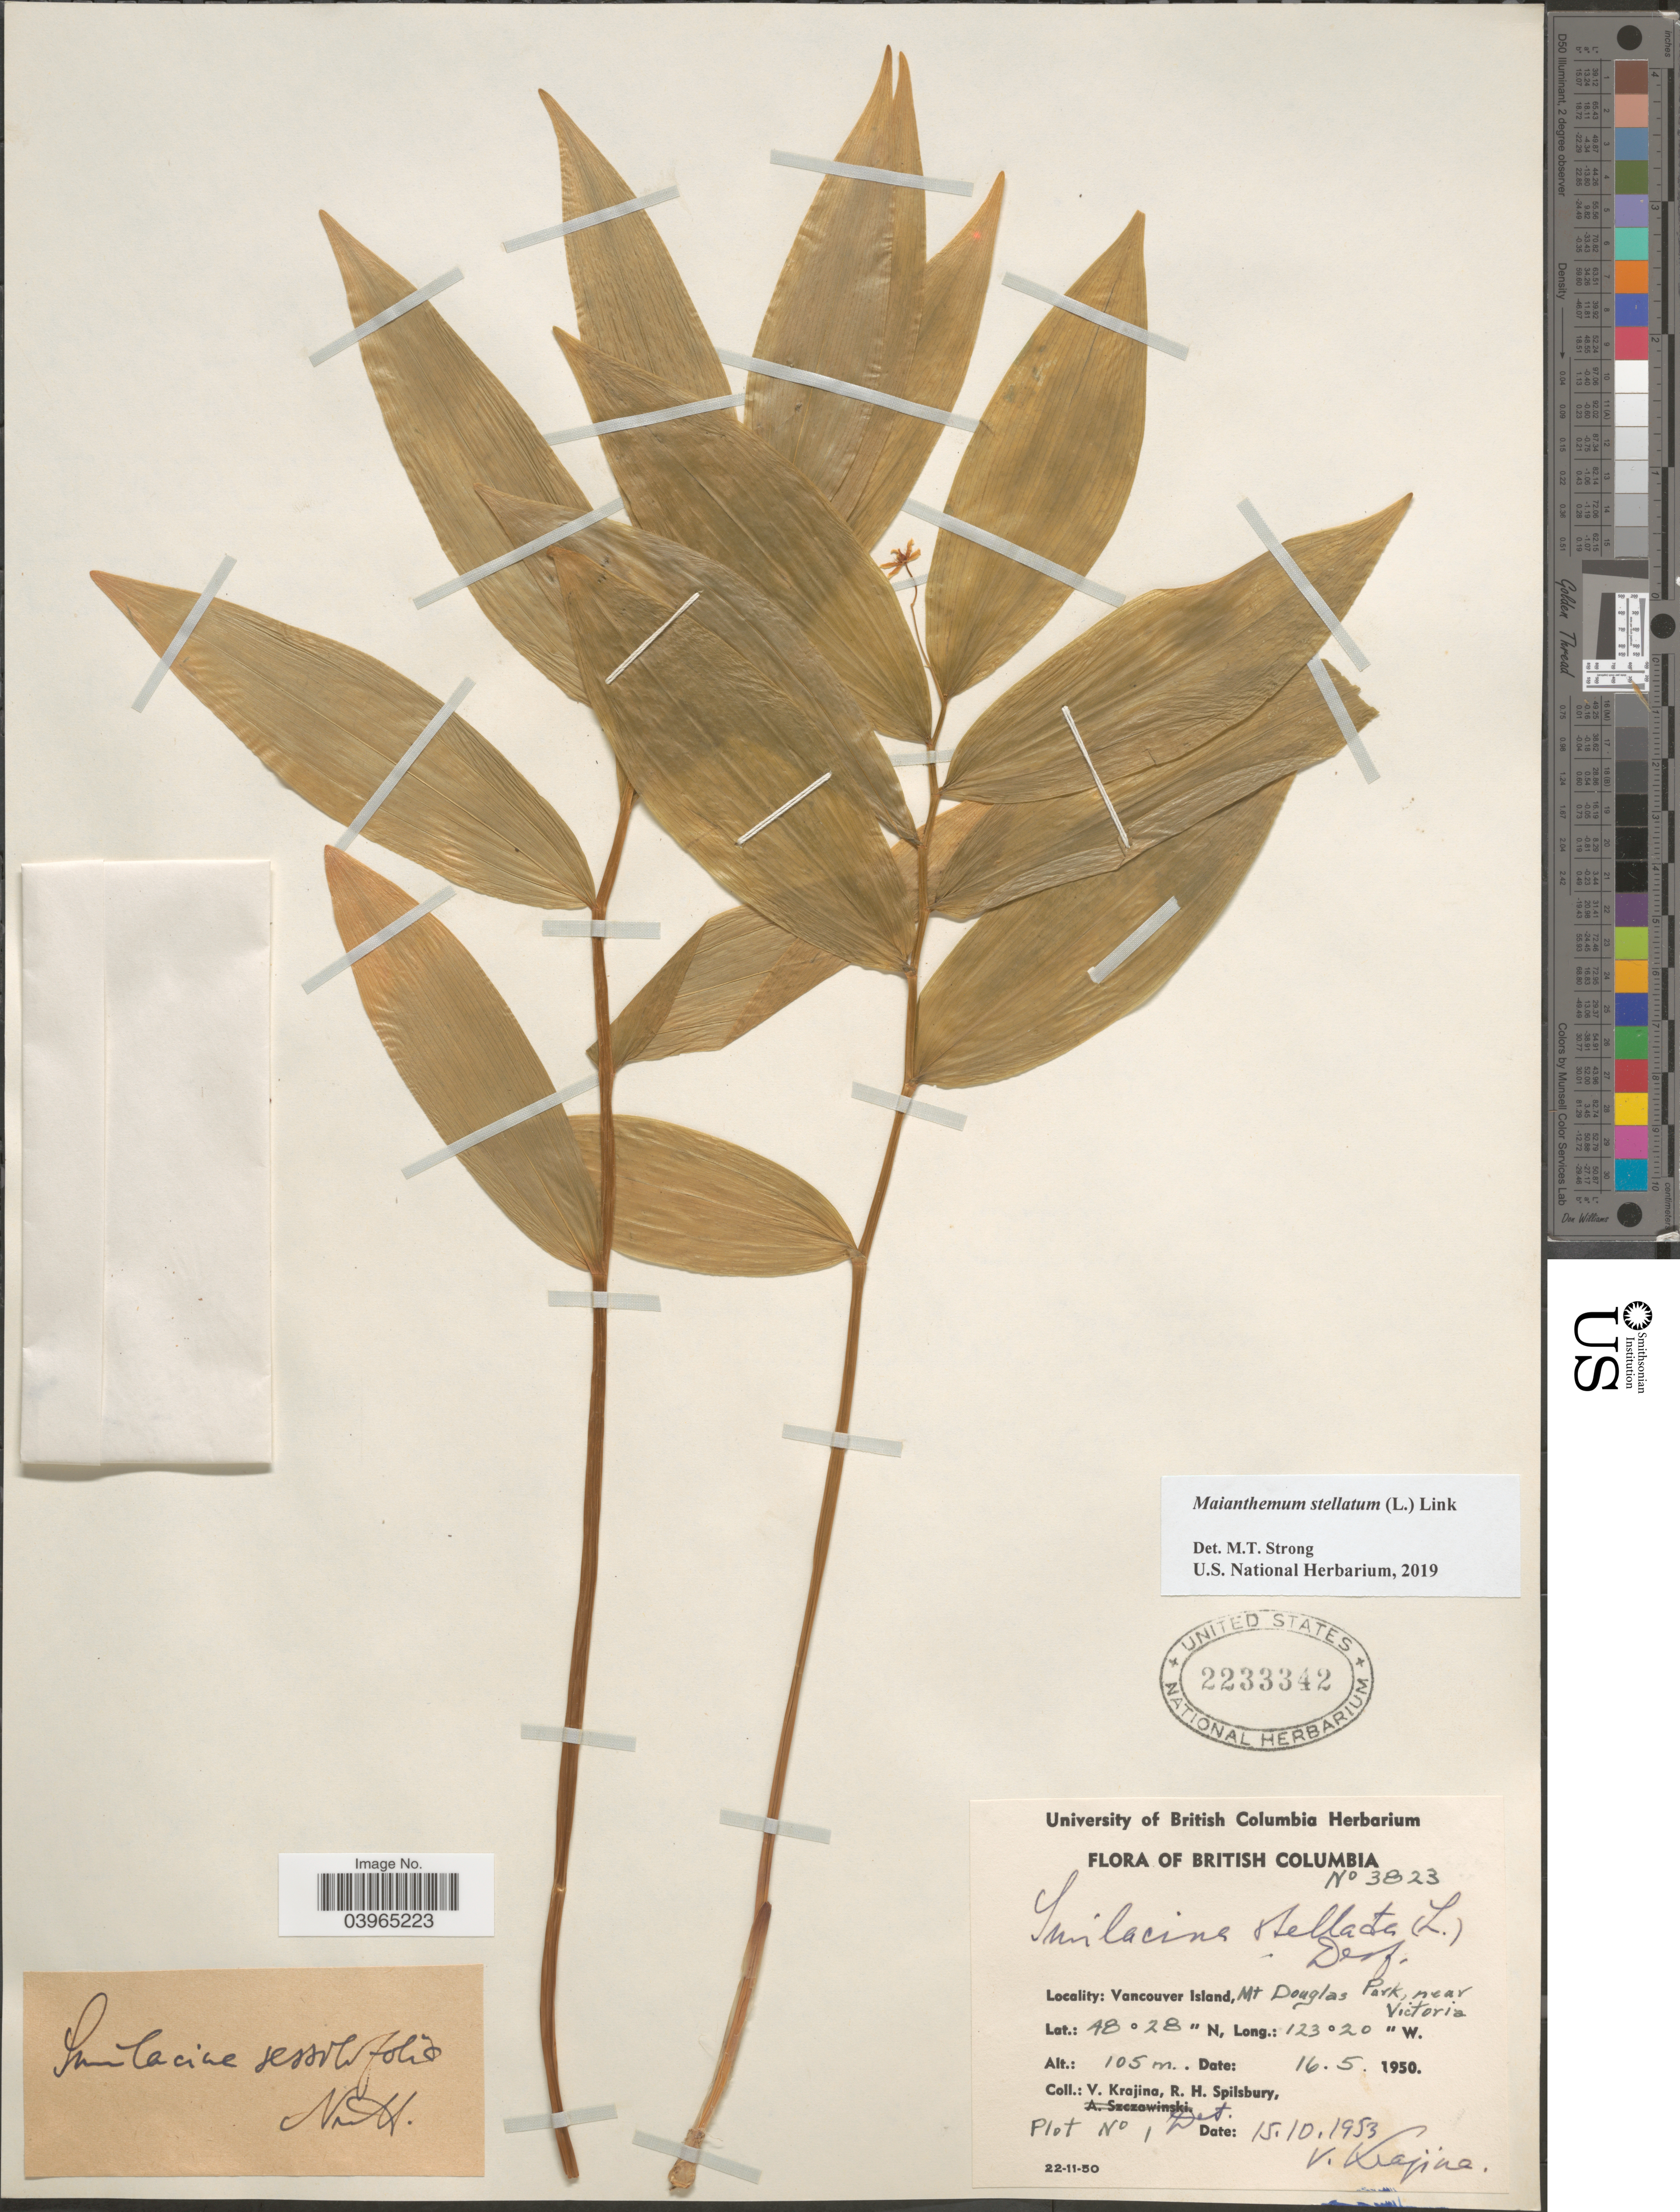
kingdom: Plantae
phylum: Tracheophyta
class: Liliopsida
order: Asparagales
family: Asparagaceae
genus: Maianthemum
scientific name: Maianthemum stellatum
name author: (L.) Link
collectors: V. Krajina & R. Spilsbury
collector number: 3823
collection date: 1950-05-16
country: Canada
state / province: British Columbia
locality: Vancouver Island, Mt Douglas Park, near Victoria.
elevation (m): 105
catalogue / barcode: US 2233342